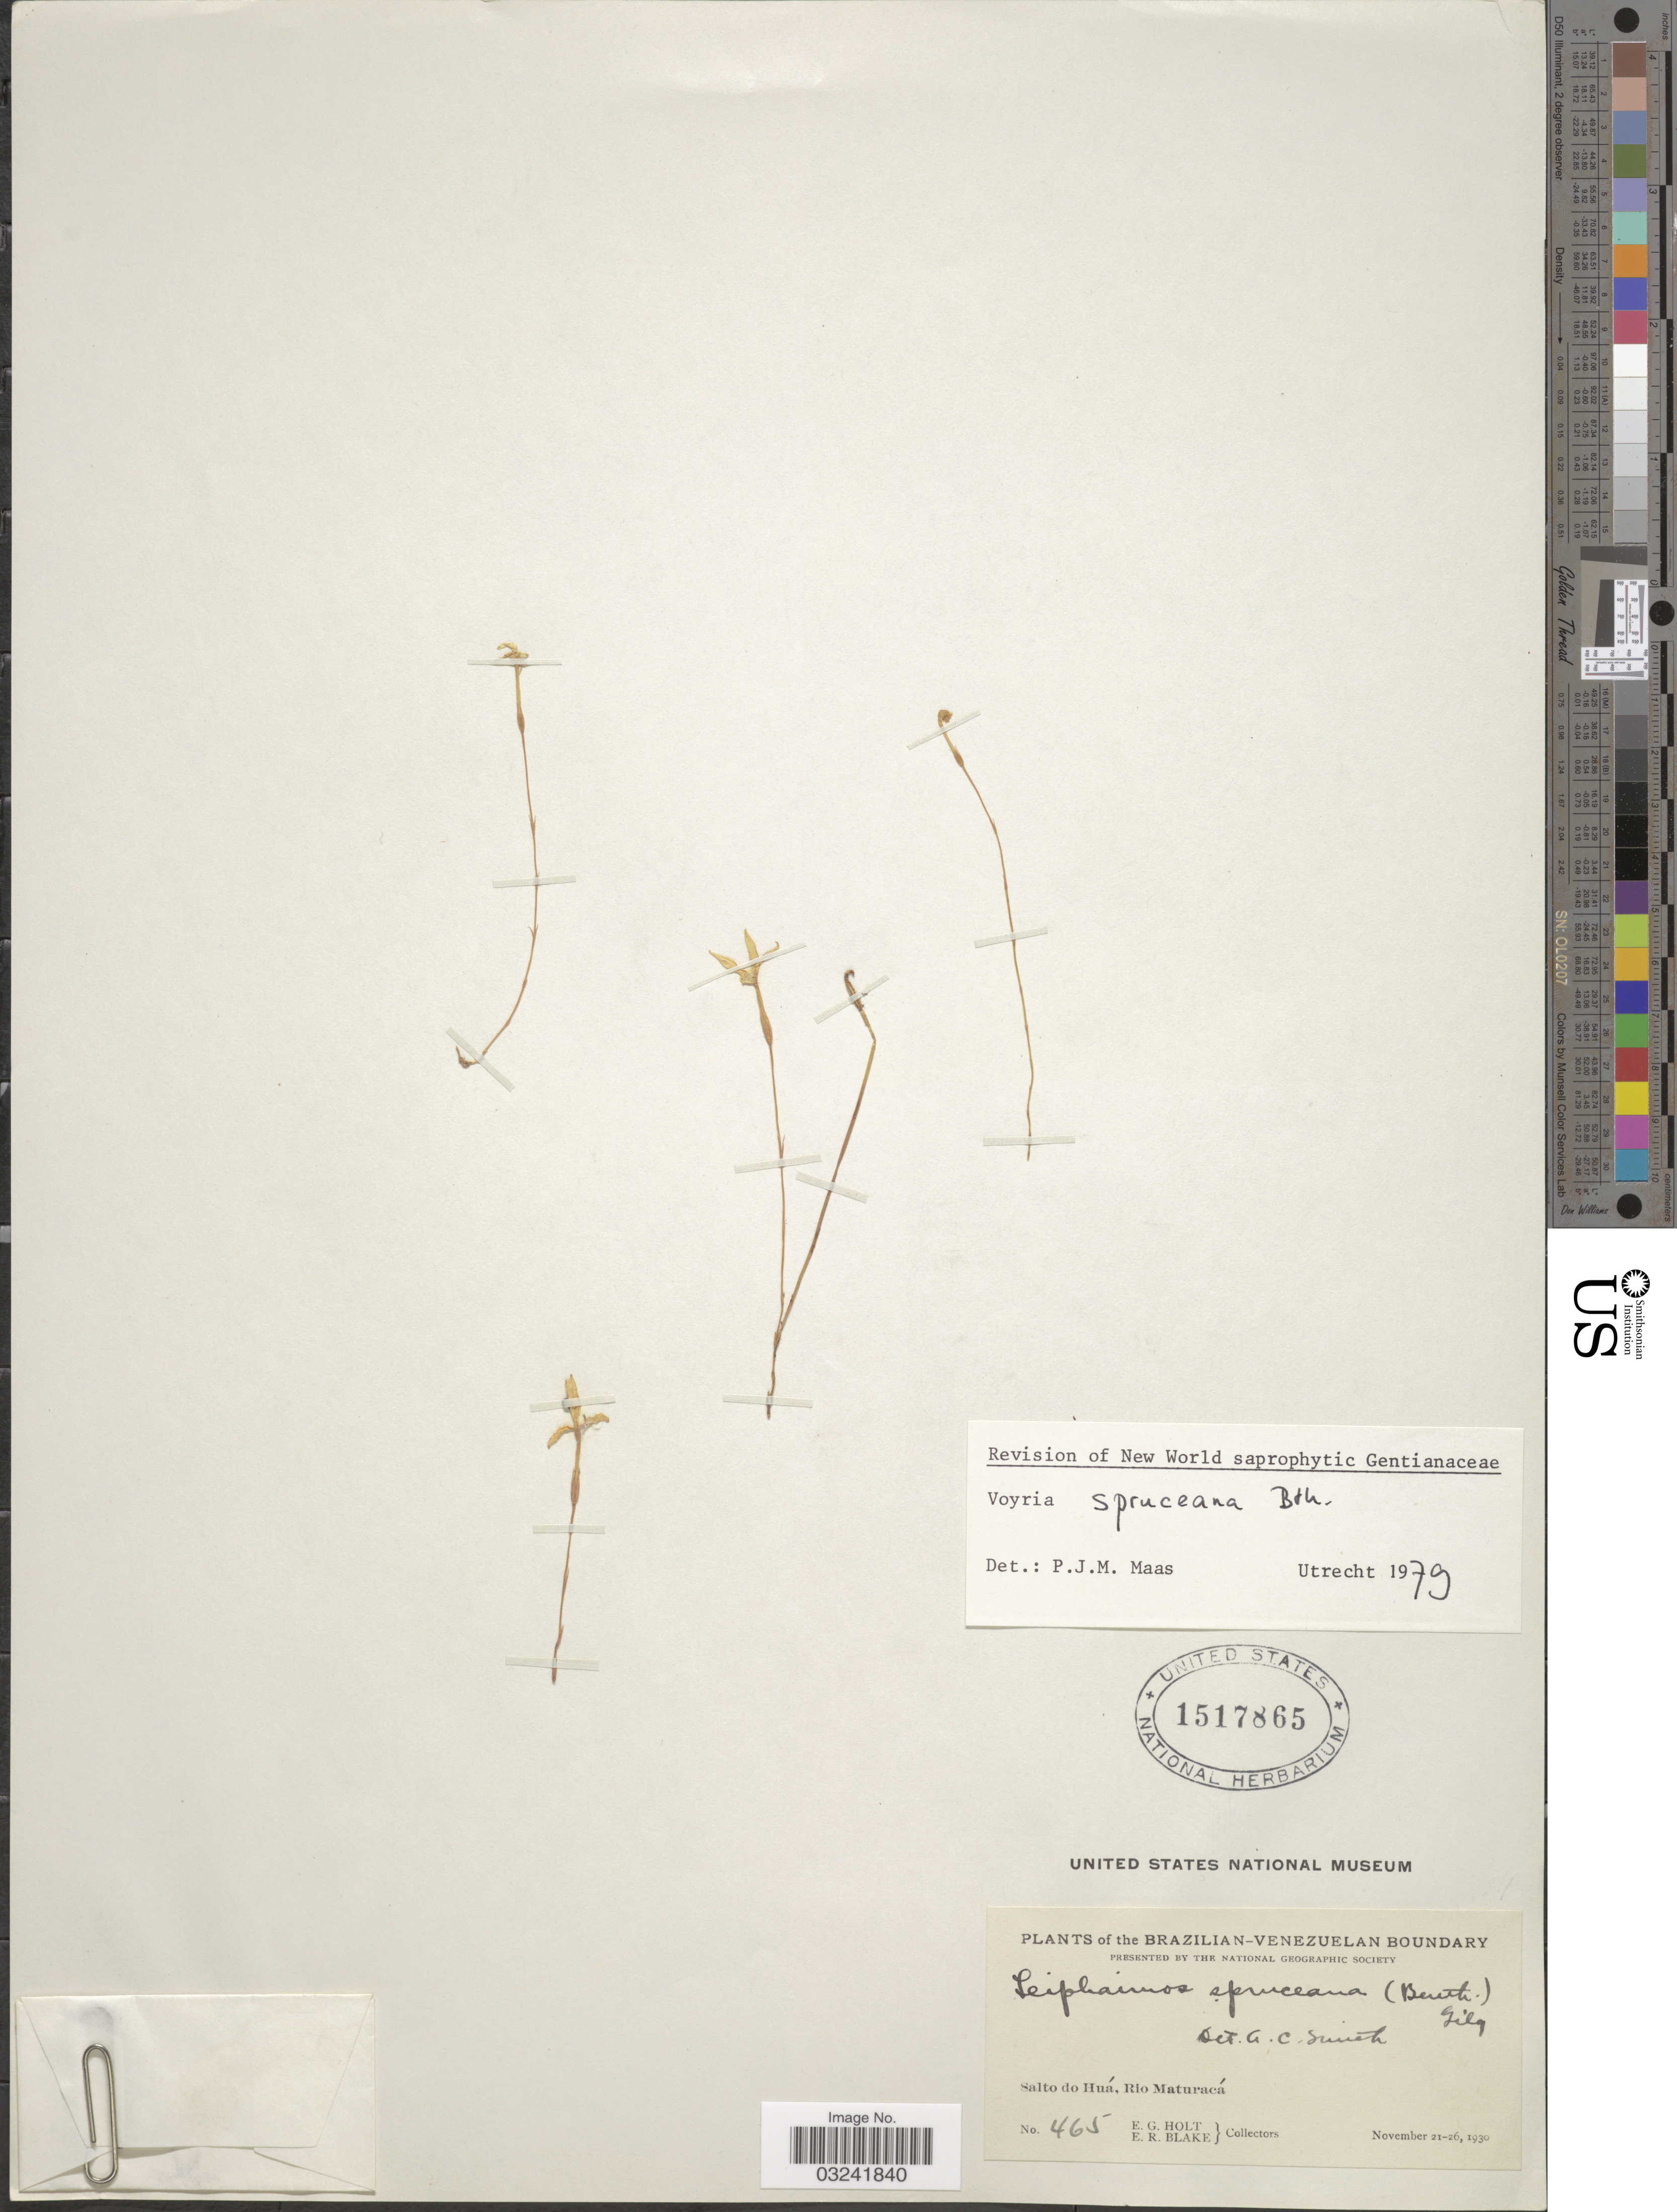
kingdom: Plantae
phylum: Tracheophyta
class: Magnoliopsida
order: Gentianales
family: Gentianaceae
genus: Voyria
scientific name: Voyria spruceana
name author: Benth.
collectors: E. G. Holt & E. R. Blake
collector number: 465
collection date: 1930-11-21/1930-11-26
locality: Brazilian-Venezuelan Boundary, Salto do Huá, Rio Maturacá.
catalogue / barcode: US 1517865